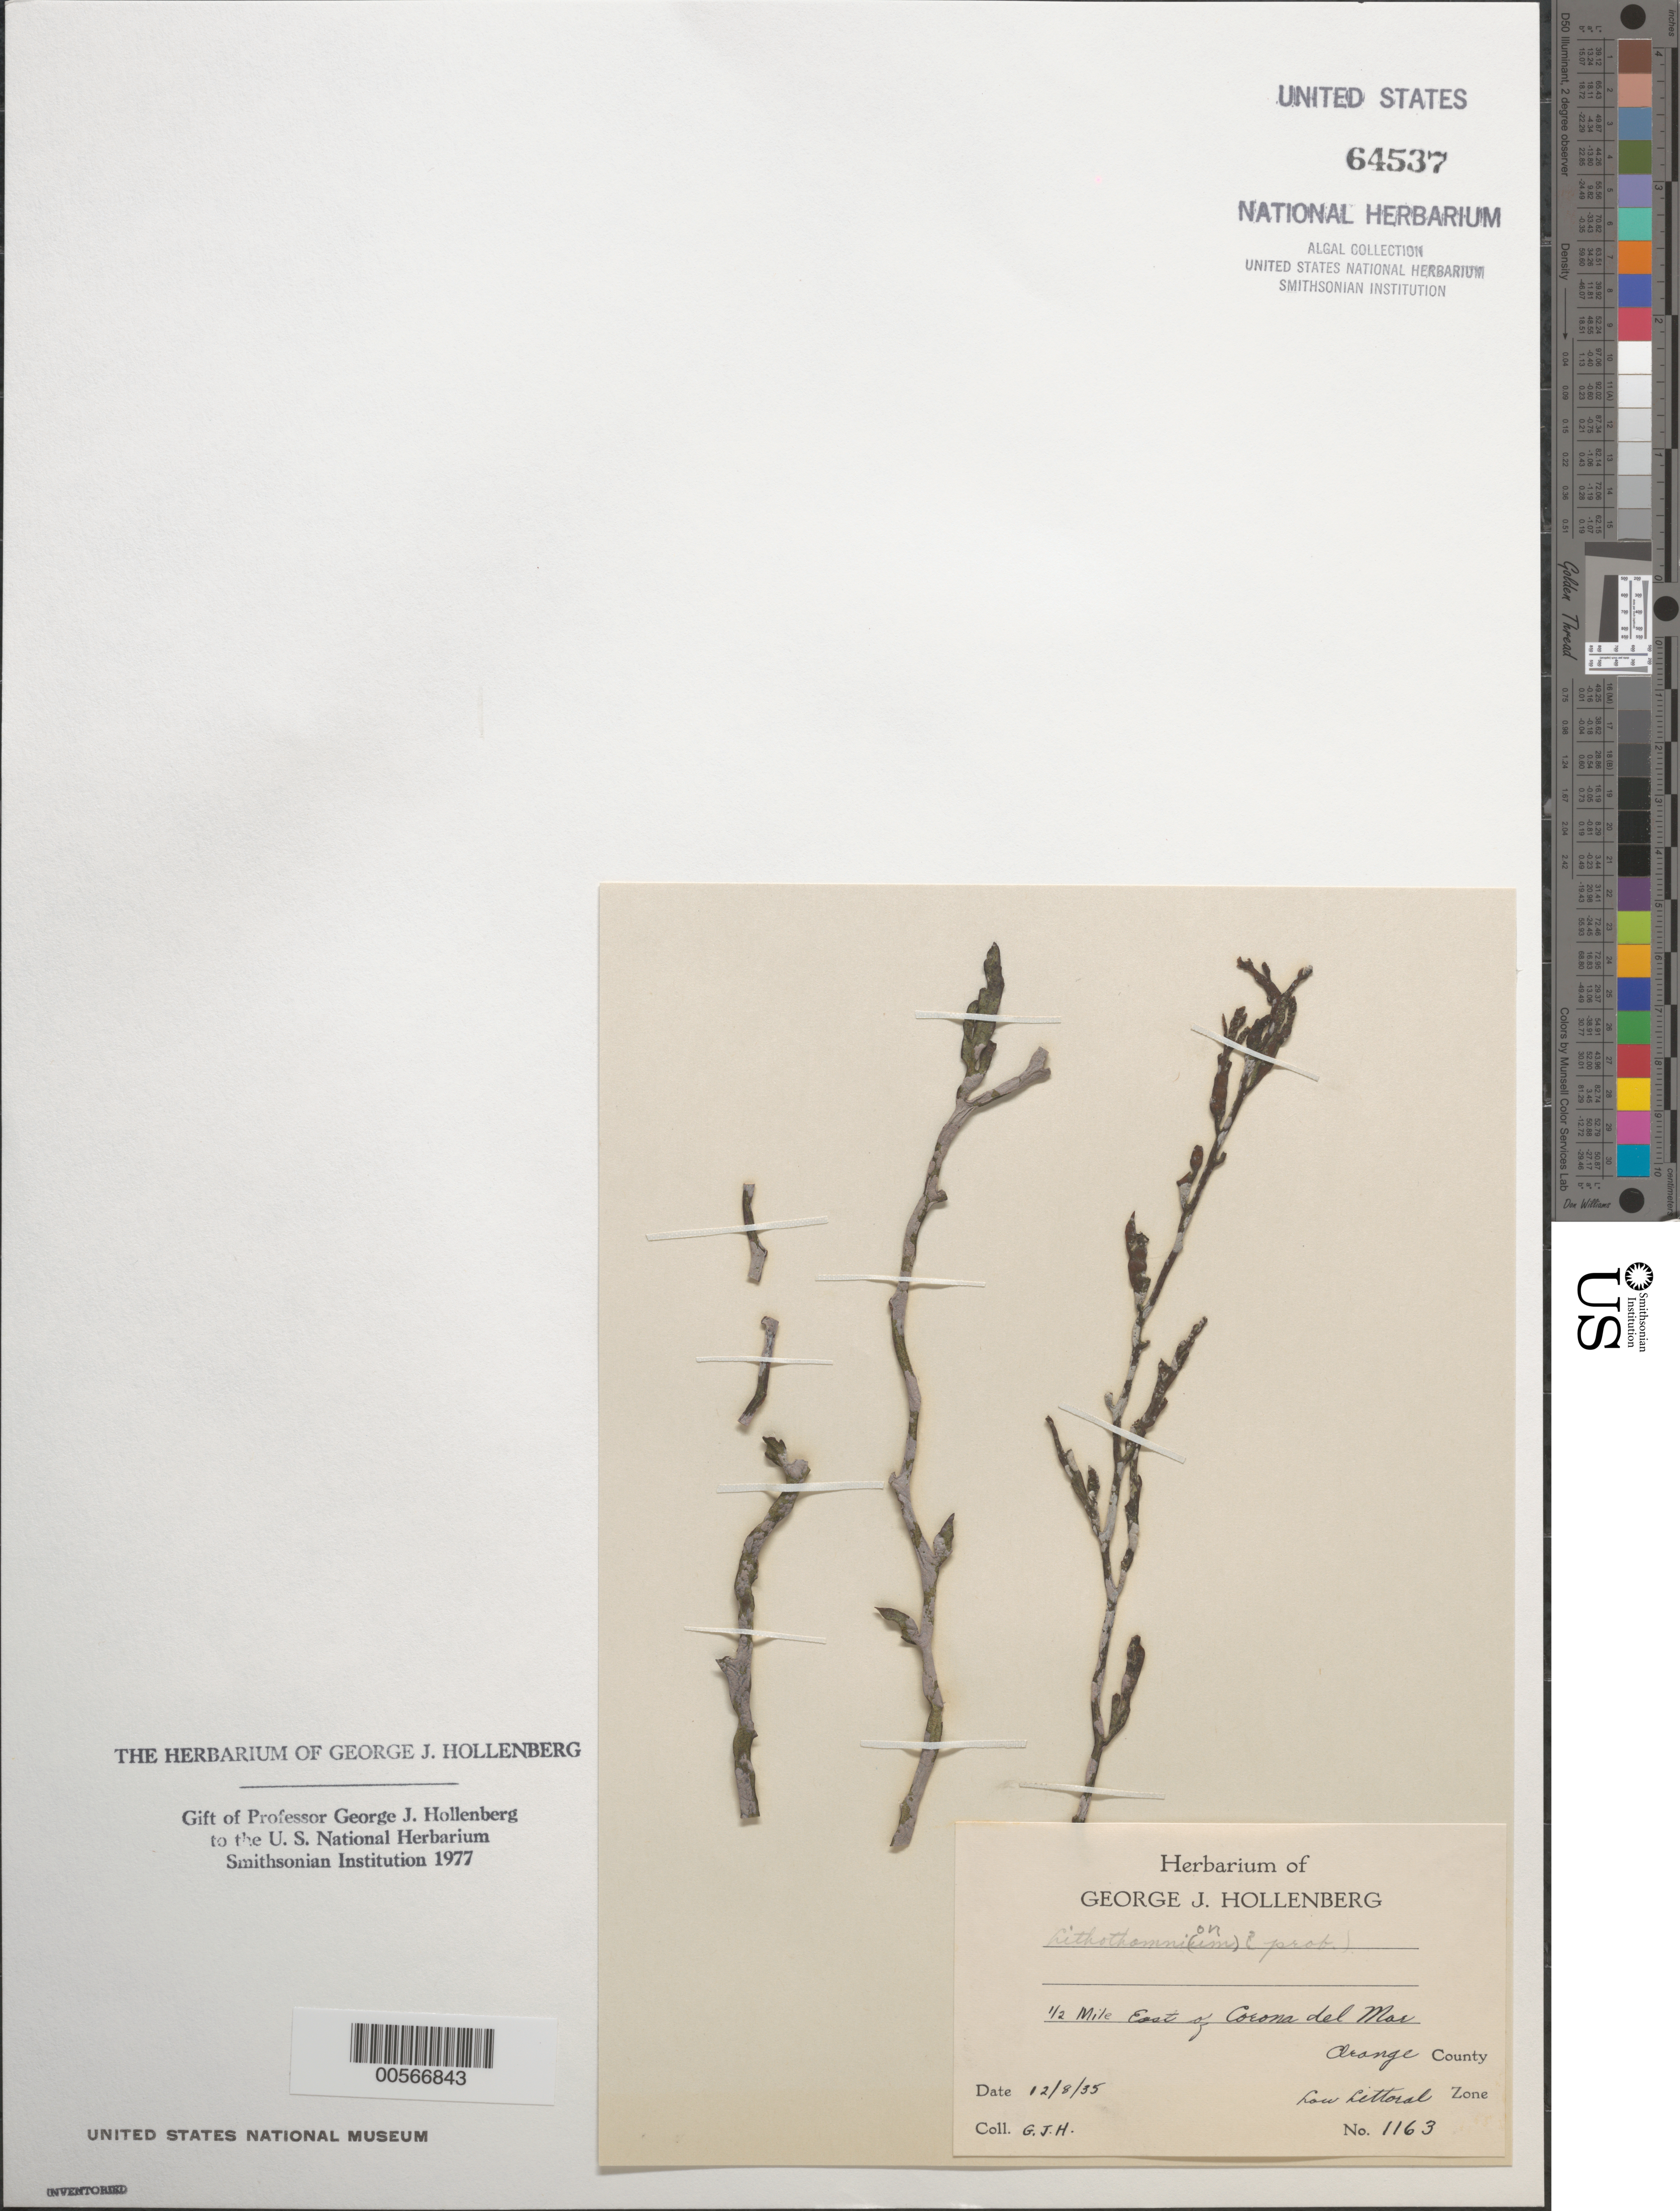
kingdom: Plantae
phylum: Rhodophyta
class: Florideophyceae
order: Corallinales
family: Hapalidiaceae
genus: Lithothamnion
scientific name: Lithothamnion sp.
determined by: Hollenberg, George J.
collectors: G. Hollenberg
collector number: GJH 1163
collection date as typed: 08 Dec 1935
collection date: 1935-12-08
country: United States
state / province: California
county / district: Orange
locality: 0.5 mile east of Corona del Mar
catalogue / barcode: US 64537